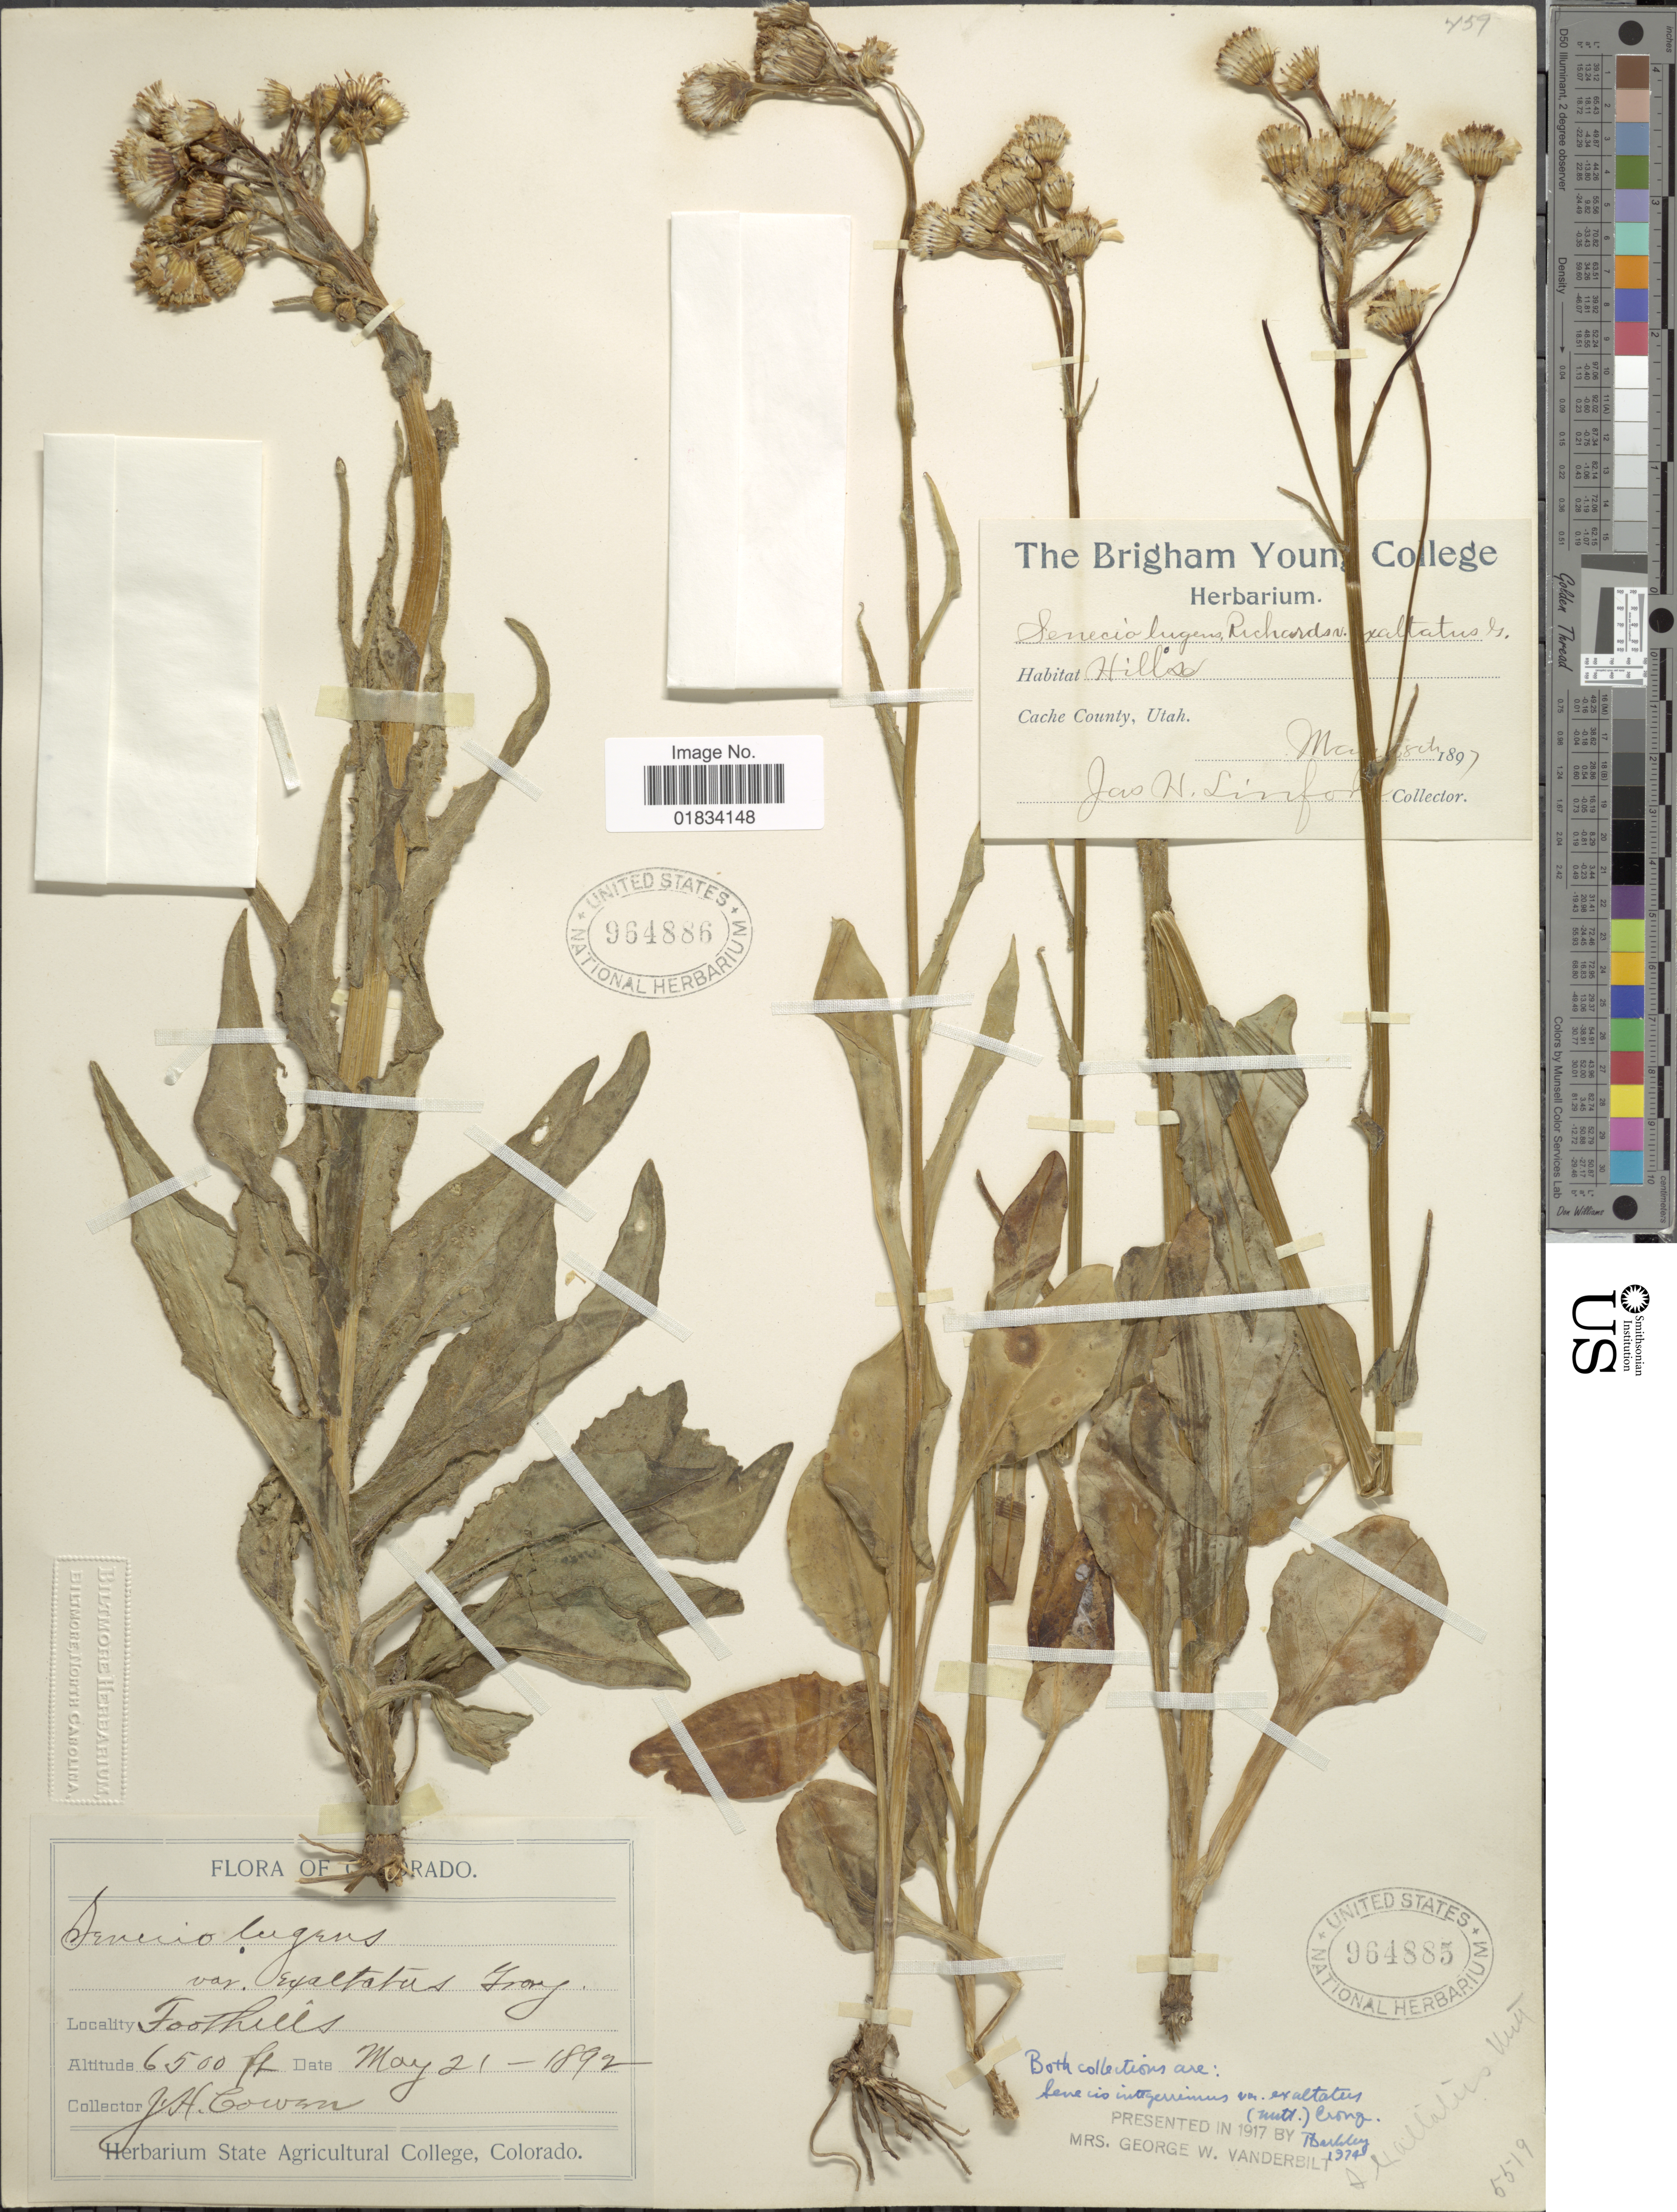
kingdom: Plantae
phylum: Tracheophyta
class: Magnoliopsida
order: Asterales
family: Asteraceae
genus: Senecio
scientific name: Senecio integerrimus var. exaltatus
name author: (Nutt.) Cronq.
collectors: J. H. Cowen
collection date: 1892-05-21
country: United States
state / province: Colorado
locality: Foothills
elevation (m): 1981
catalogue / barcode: US 964885